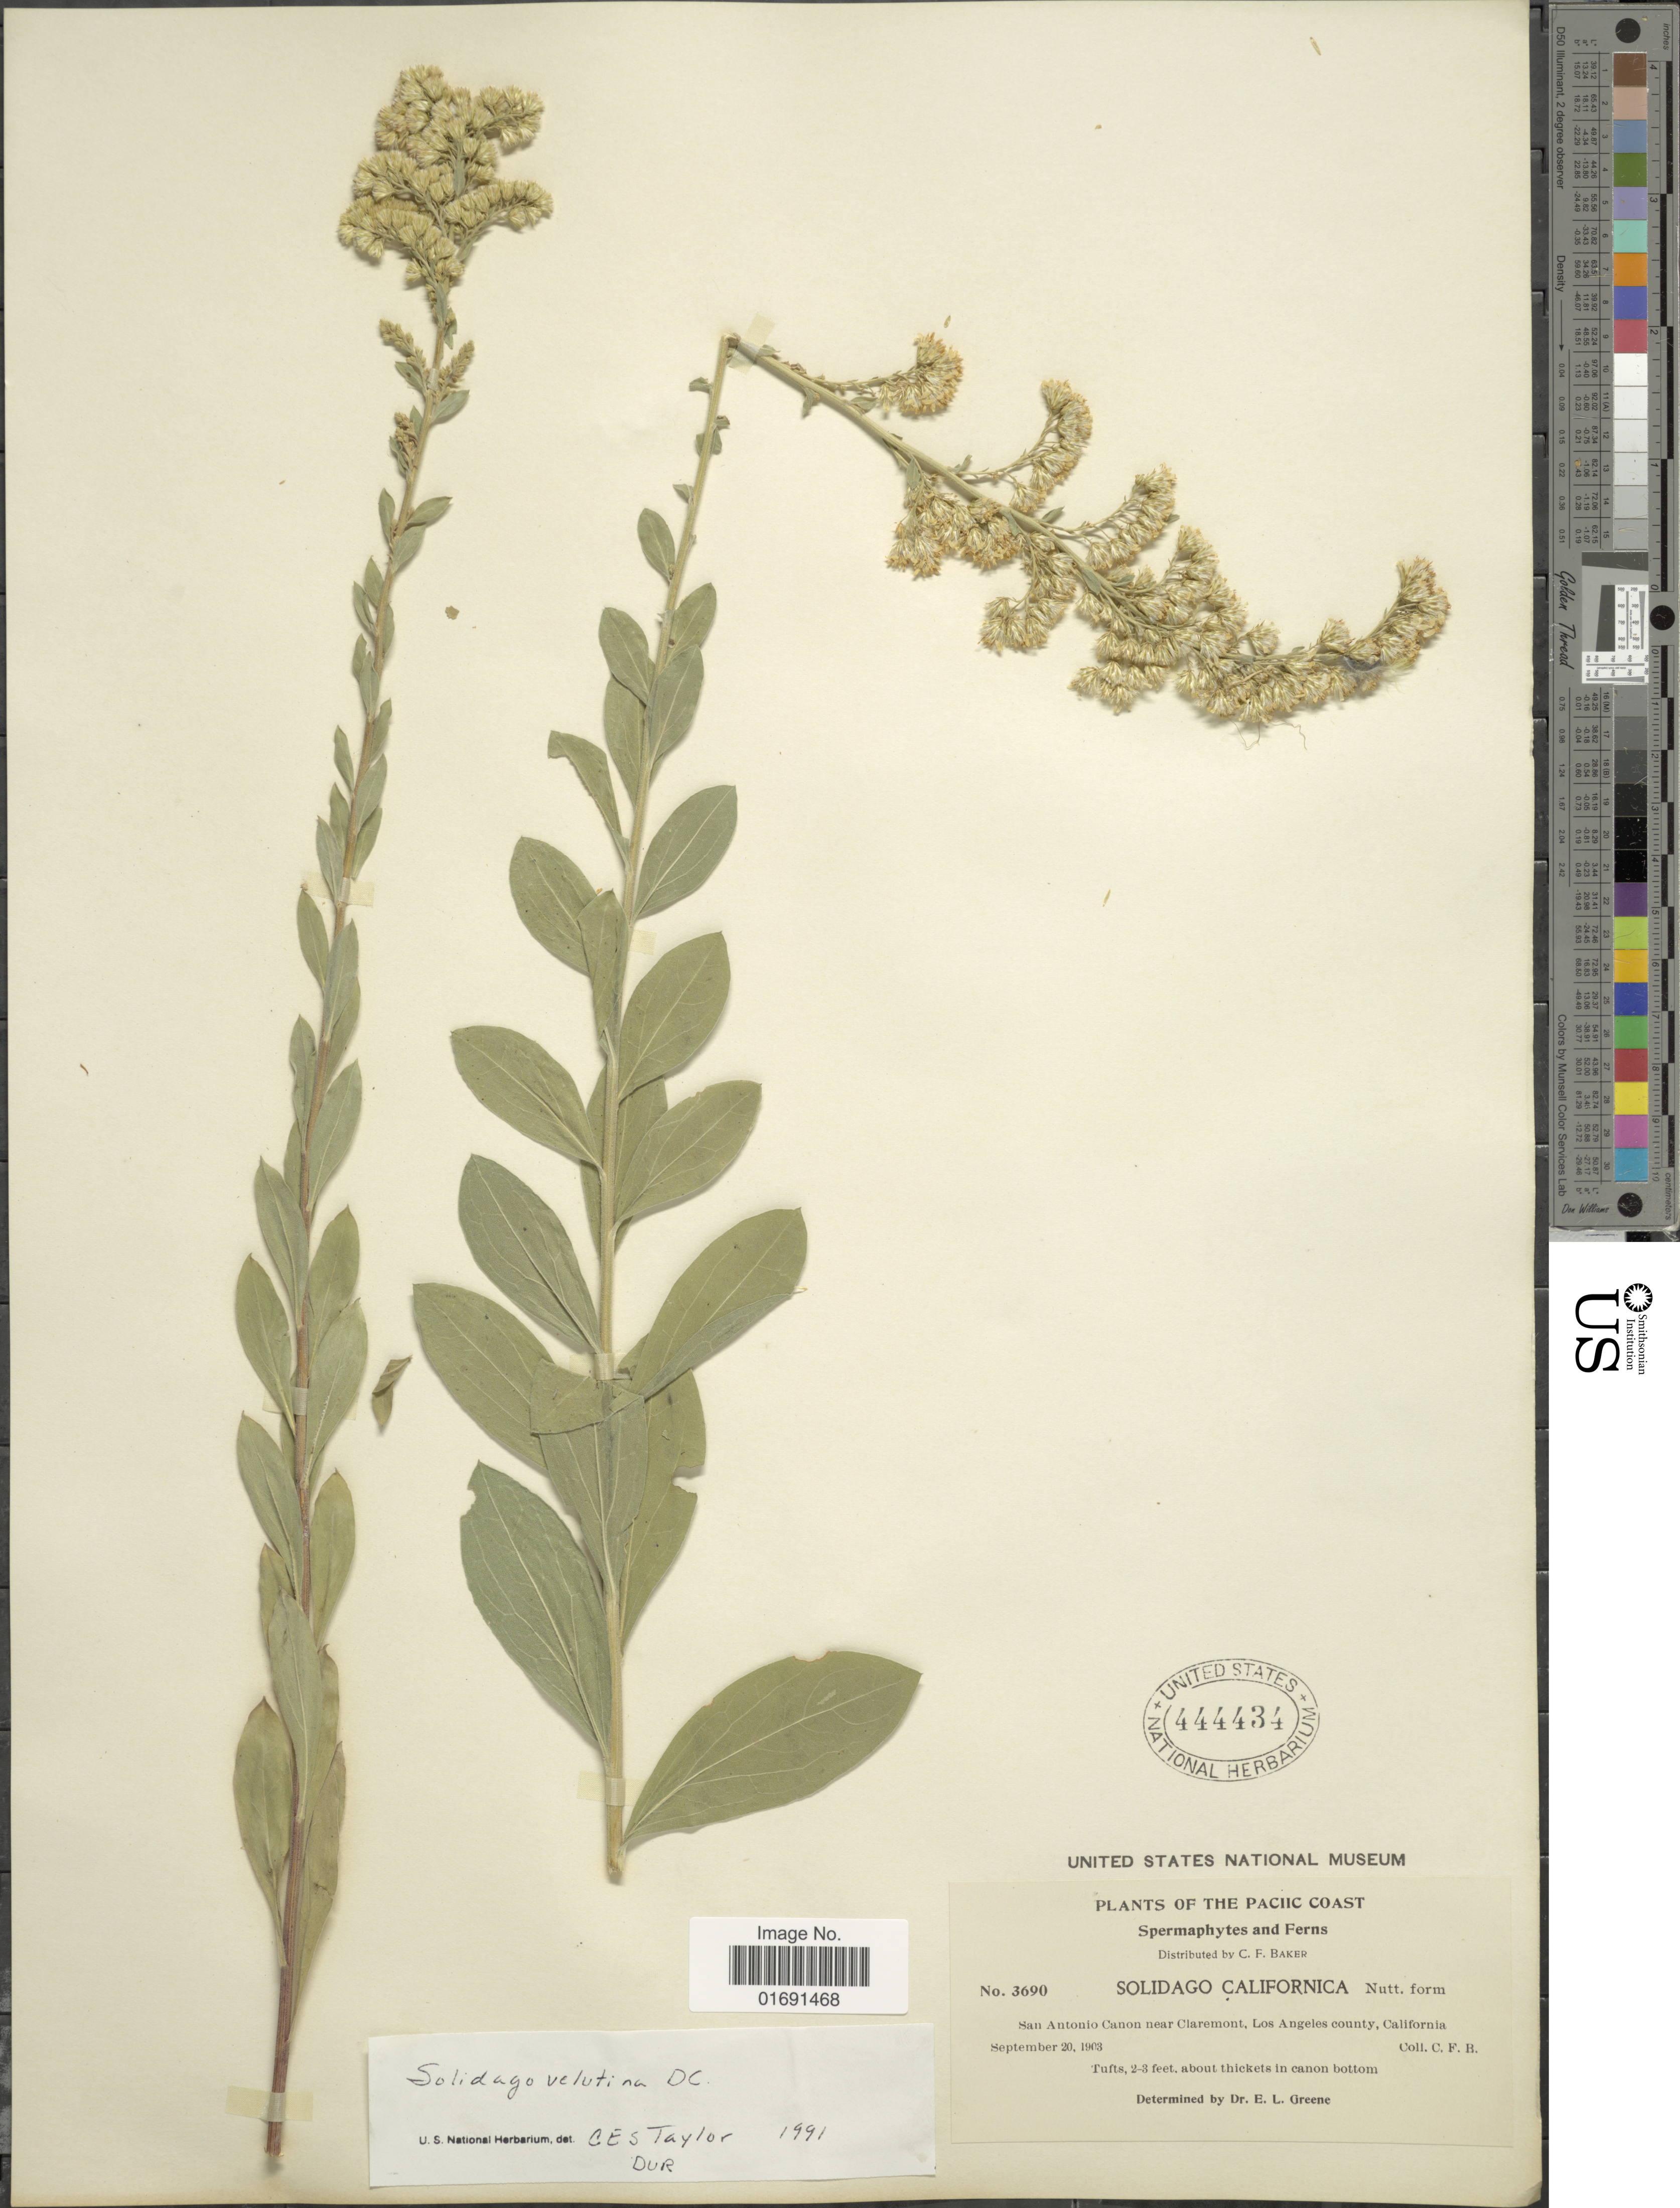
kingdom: Plantae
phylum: Tracheophyta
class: Magnoliopsida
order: Asterales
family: Asteraceae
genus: Solidago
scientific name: Solidago velutina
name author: DC.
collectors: C. F. Baker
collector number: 3690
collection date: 1903-09-20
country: United States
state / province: California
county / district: Los Angeles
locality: Paciic Coast, San Antonio Canon near Claremont, Los Angeles County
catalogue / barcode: US 444434